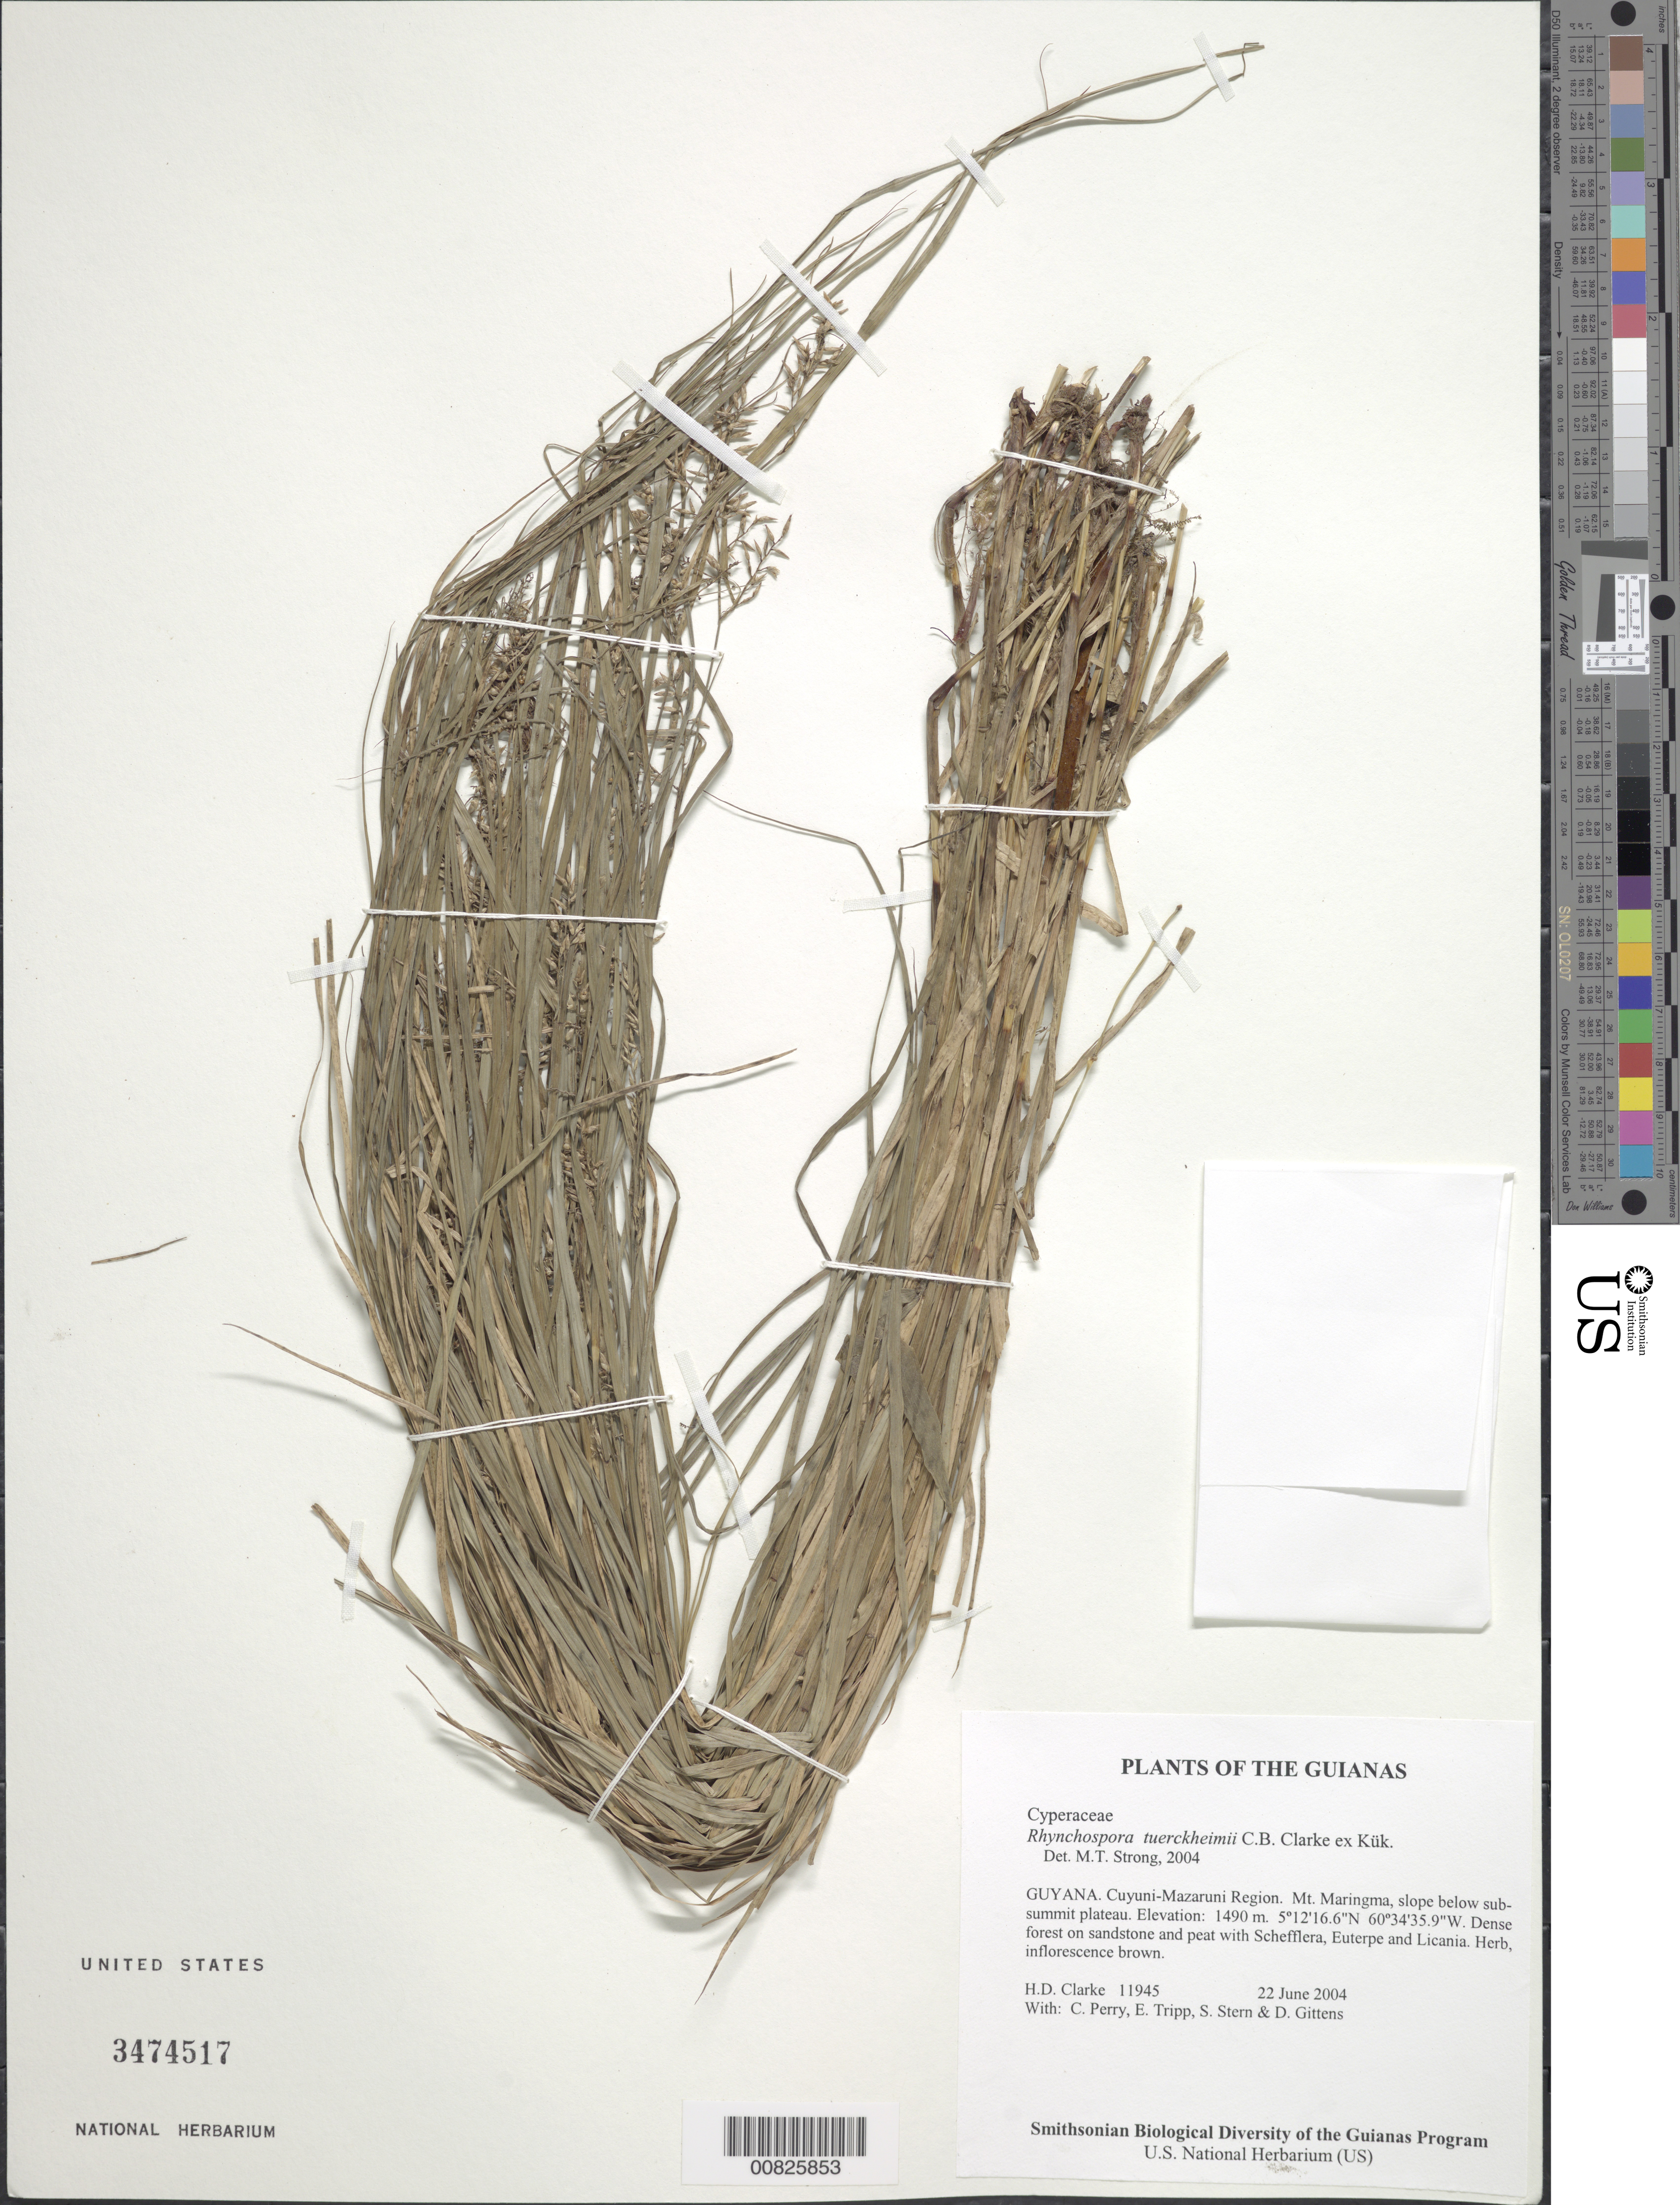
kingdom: Plantae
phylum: Tracheophyta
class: Liliopsida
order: Poales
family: Cyperaceae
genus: Rhynchospora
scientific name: Rhynchospora tuerckheimii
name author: C.B. Clarke ex Kük.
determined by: Strong, M. T., (US), Smithsonian Institution - National Museum of Natural History (UNITED STATES)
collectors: H. D. Clarke, C. Perry, E. Tripp, S. R. Stern & D. Gittens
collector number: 11945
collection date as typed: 22 June 2004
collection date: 2004-06-22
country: Guyana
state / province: Cuyuni-Mazaruni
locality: Mt. Maringma, slope below sub-summit plateau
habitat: Dense forest on sandstone and peat with Schefflera, Euterpe and Licania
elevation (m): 1490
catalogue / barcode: US 3474517